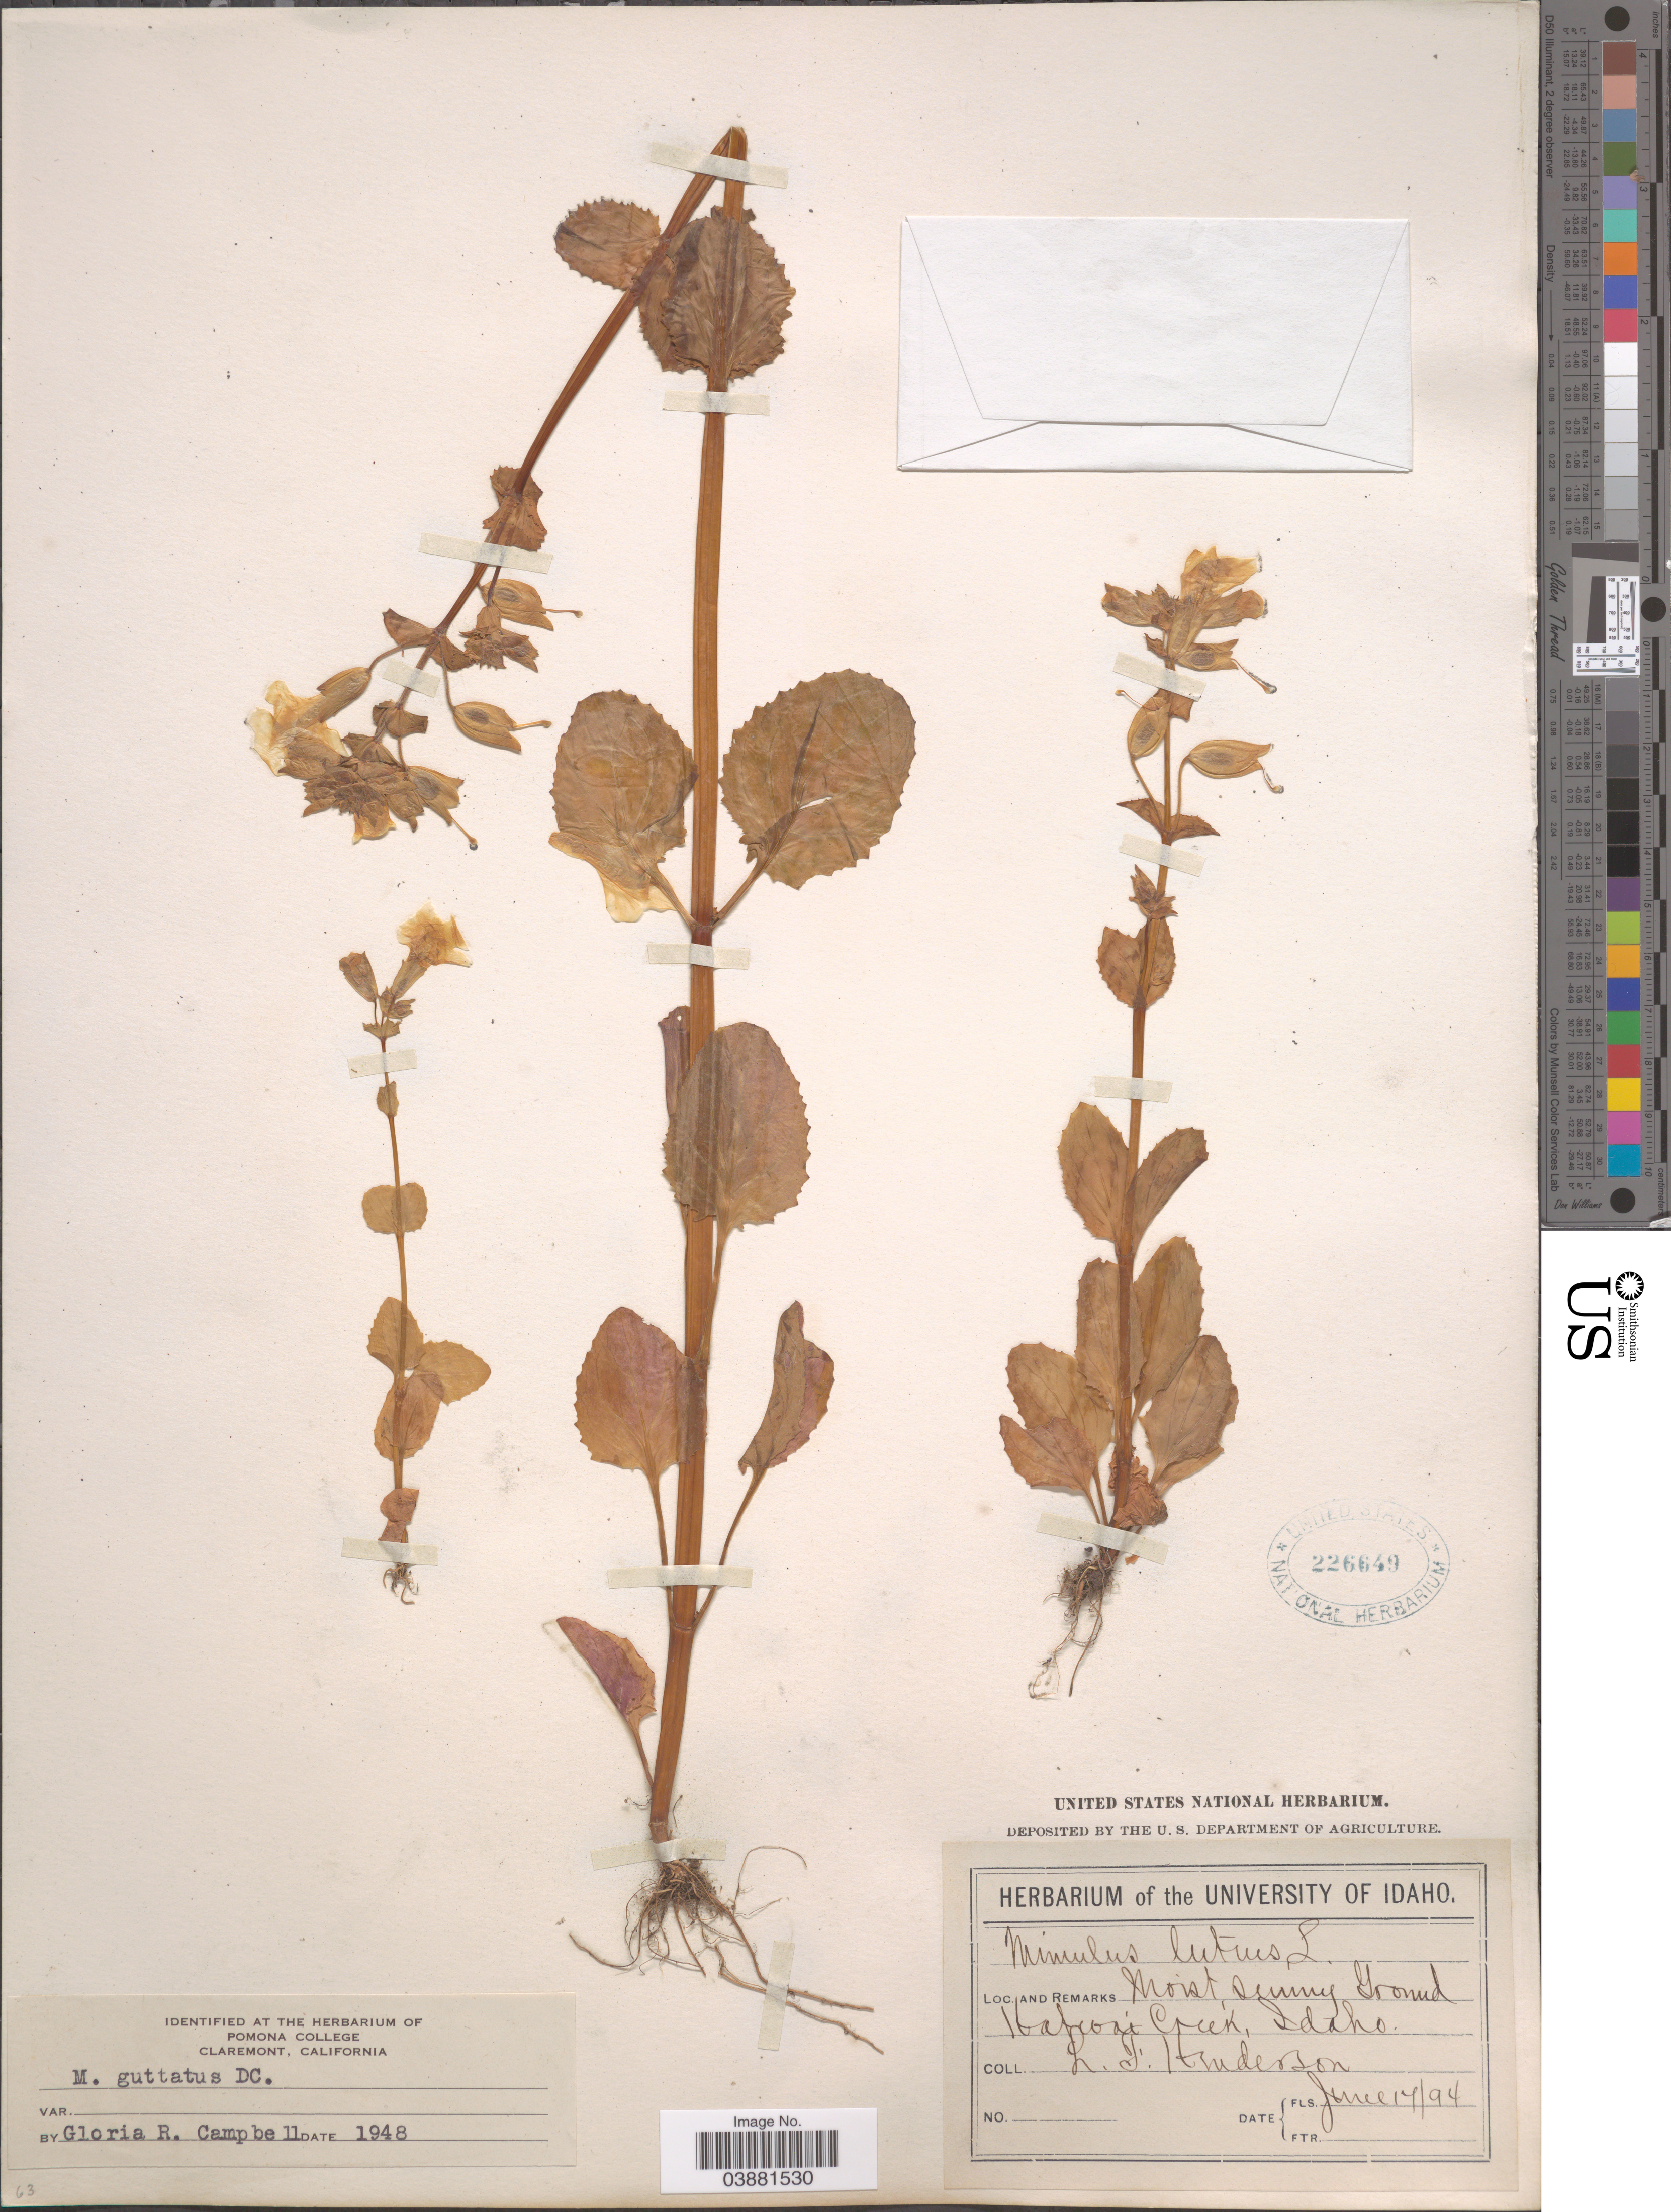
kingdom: Plantae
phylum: Tracheophyta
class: Magnoliopsida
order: Lamiales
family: Phrymaceae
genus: Mimulus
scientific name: Mimulus guttatus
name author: DC.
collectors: L. Henderson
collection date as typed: Transcribed d/m/y: 14/6/94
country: United States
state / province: Idaho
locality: Moist sunny Ground. Hatwai Creek.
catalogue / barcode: US 226649